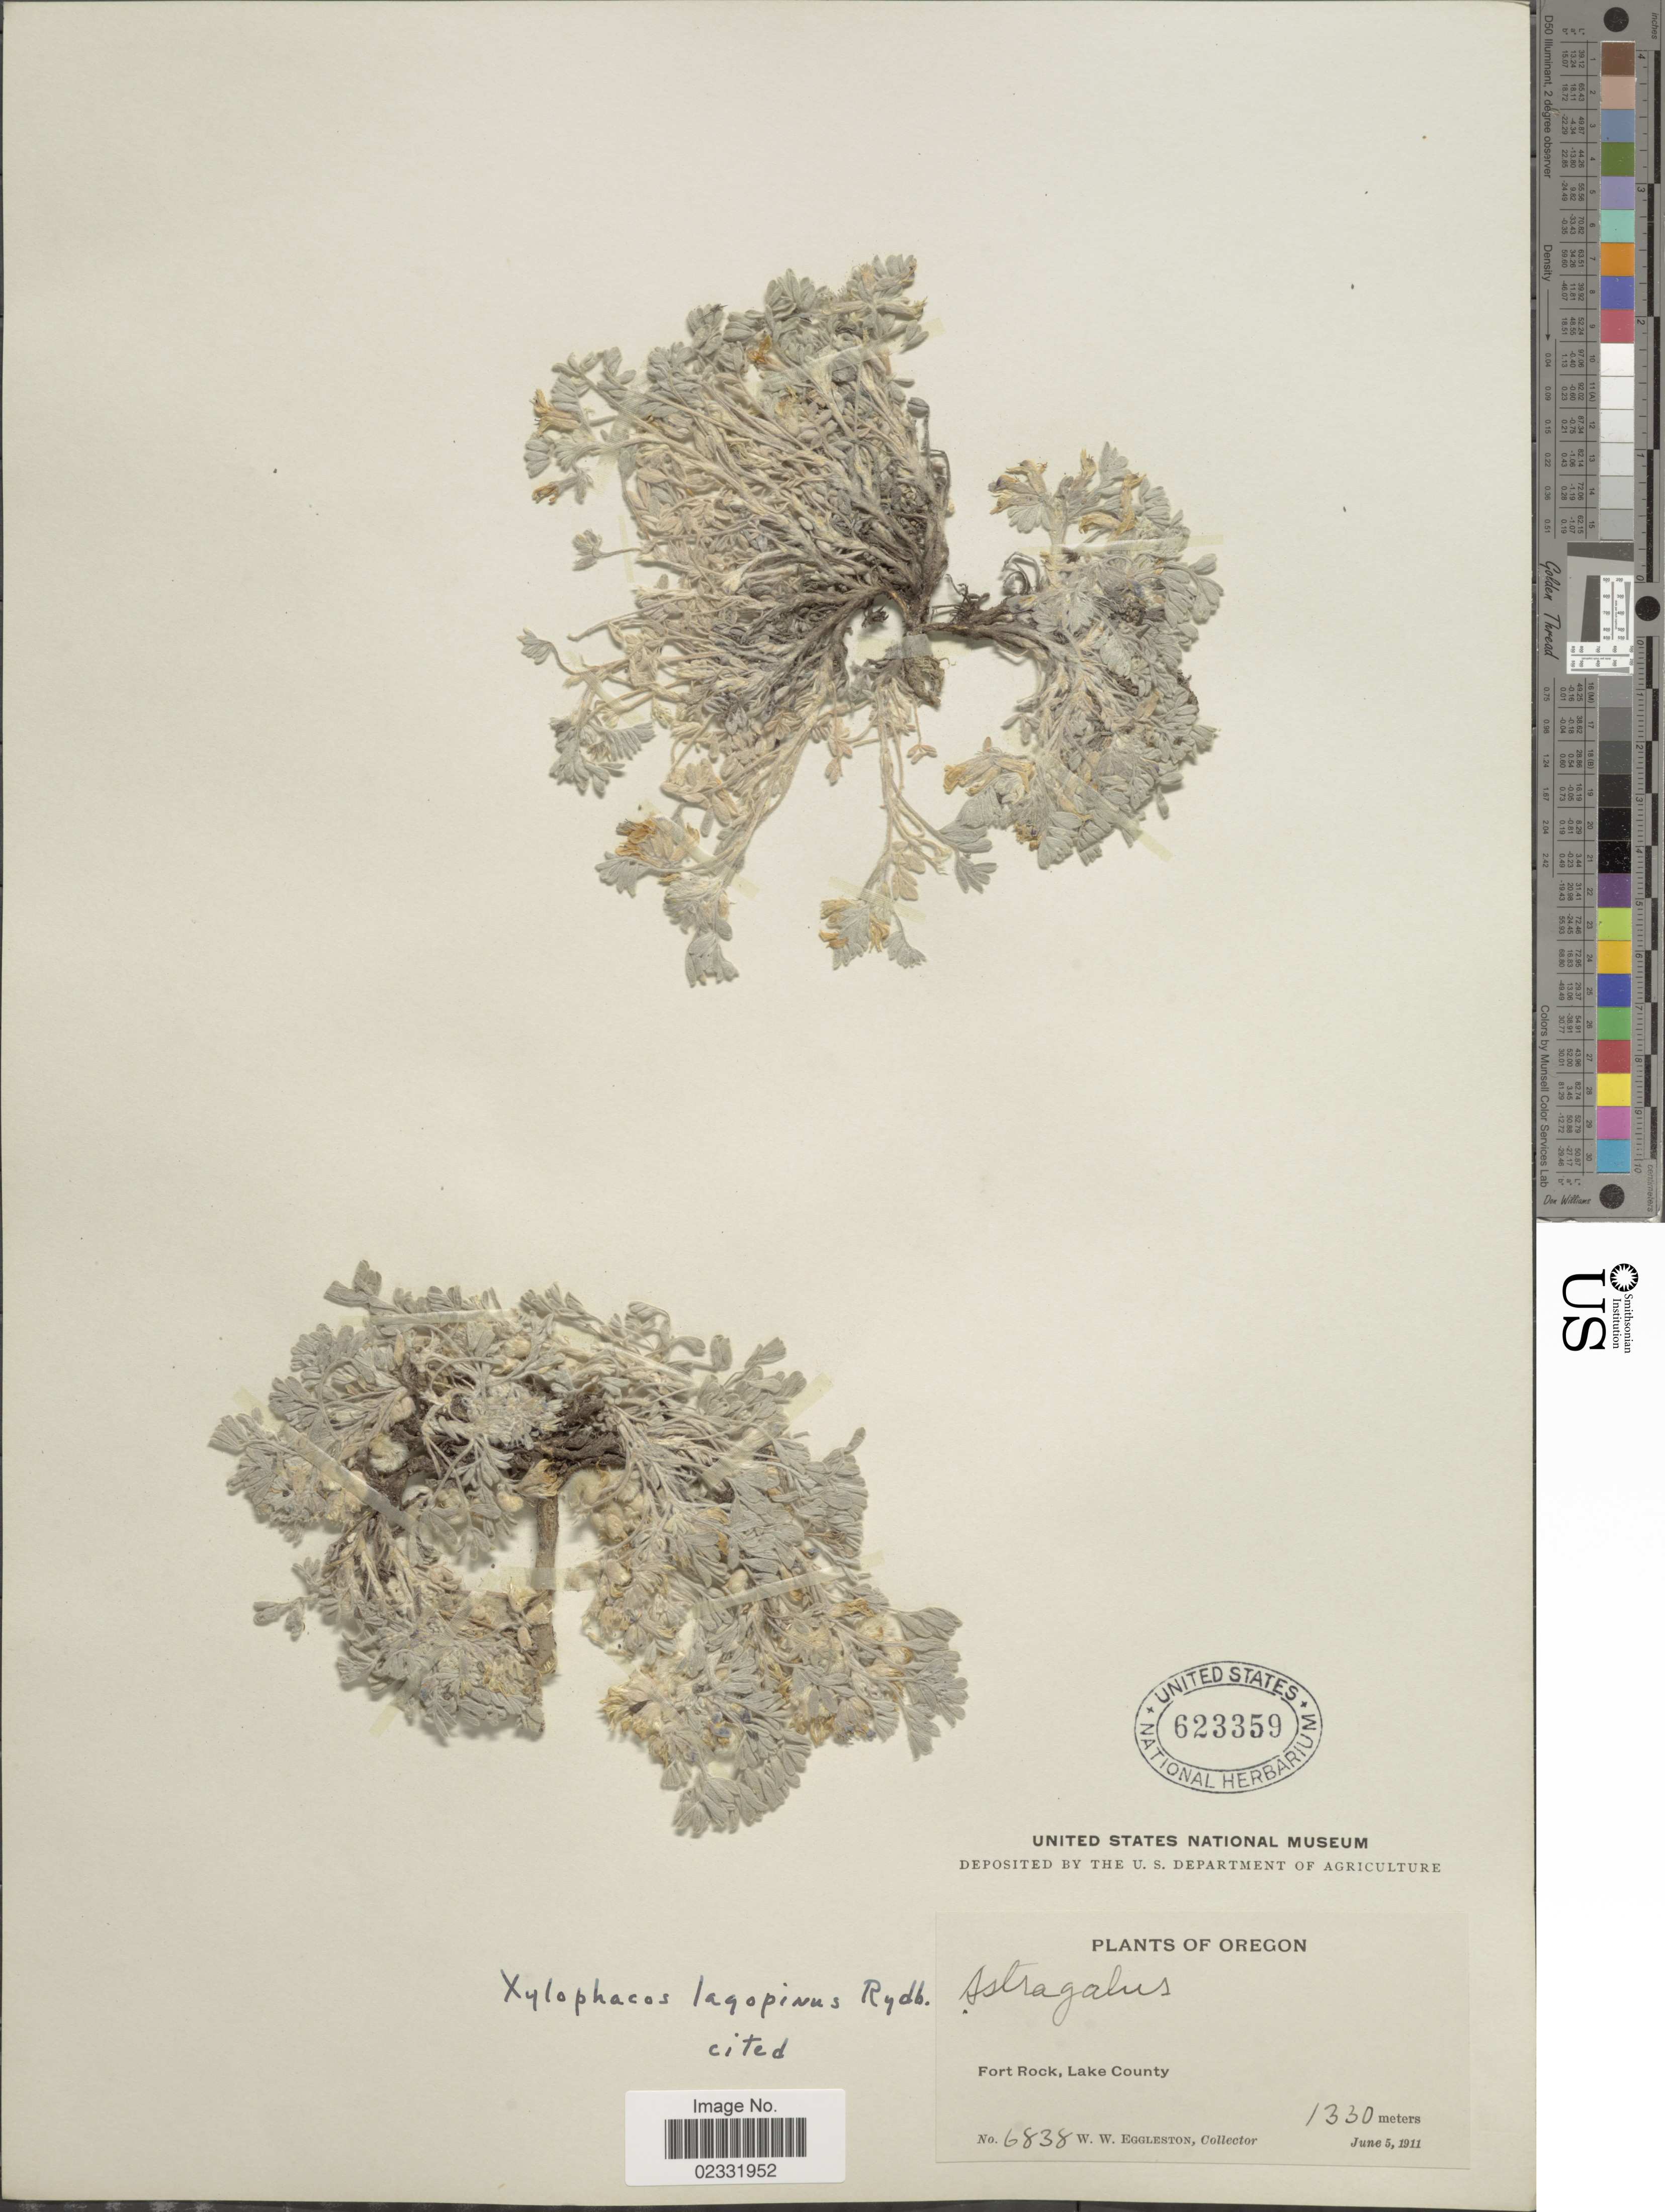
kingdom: Plantae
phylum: Tracheophyta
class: Magnoliopsida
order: Fabales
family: Fabaceae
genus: Astragalus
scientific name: Astragalus lagopinus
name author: (Rydb.) M. Peck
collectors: W. W. Eggleston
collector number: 6838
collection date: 1911-06-05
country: United States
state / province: Oregon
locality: Fort Rock, Lake County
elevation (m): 1330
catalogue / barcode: US 623359